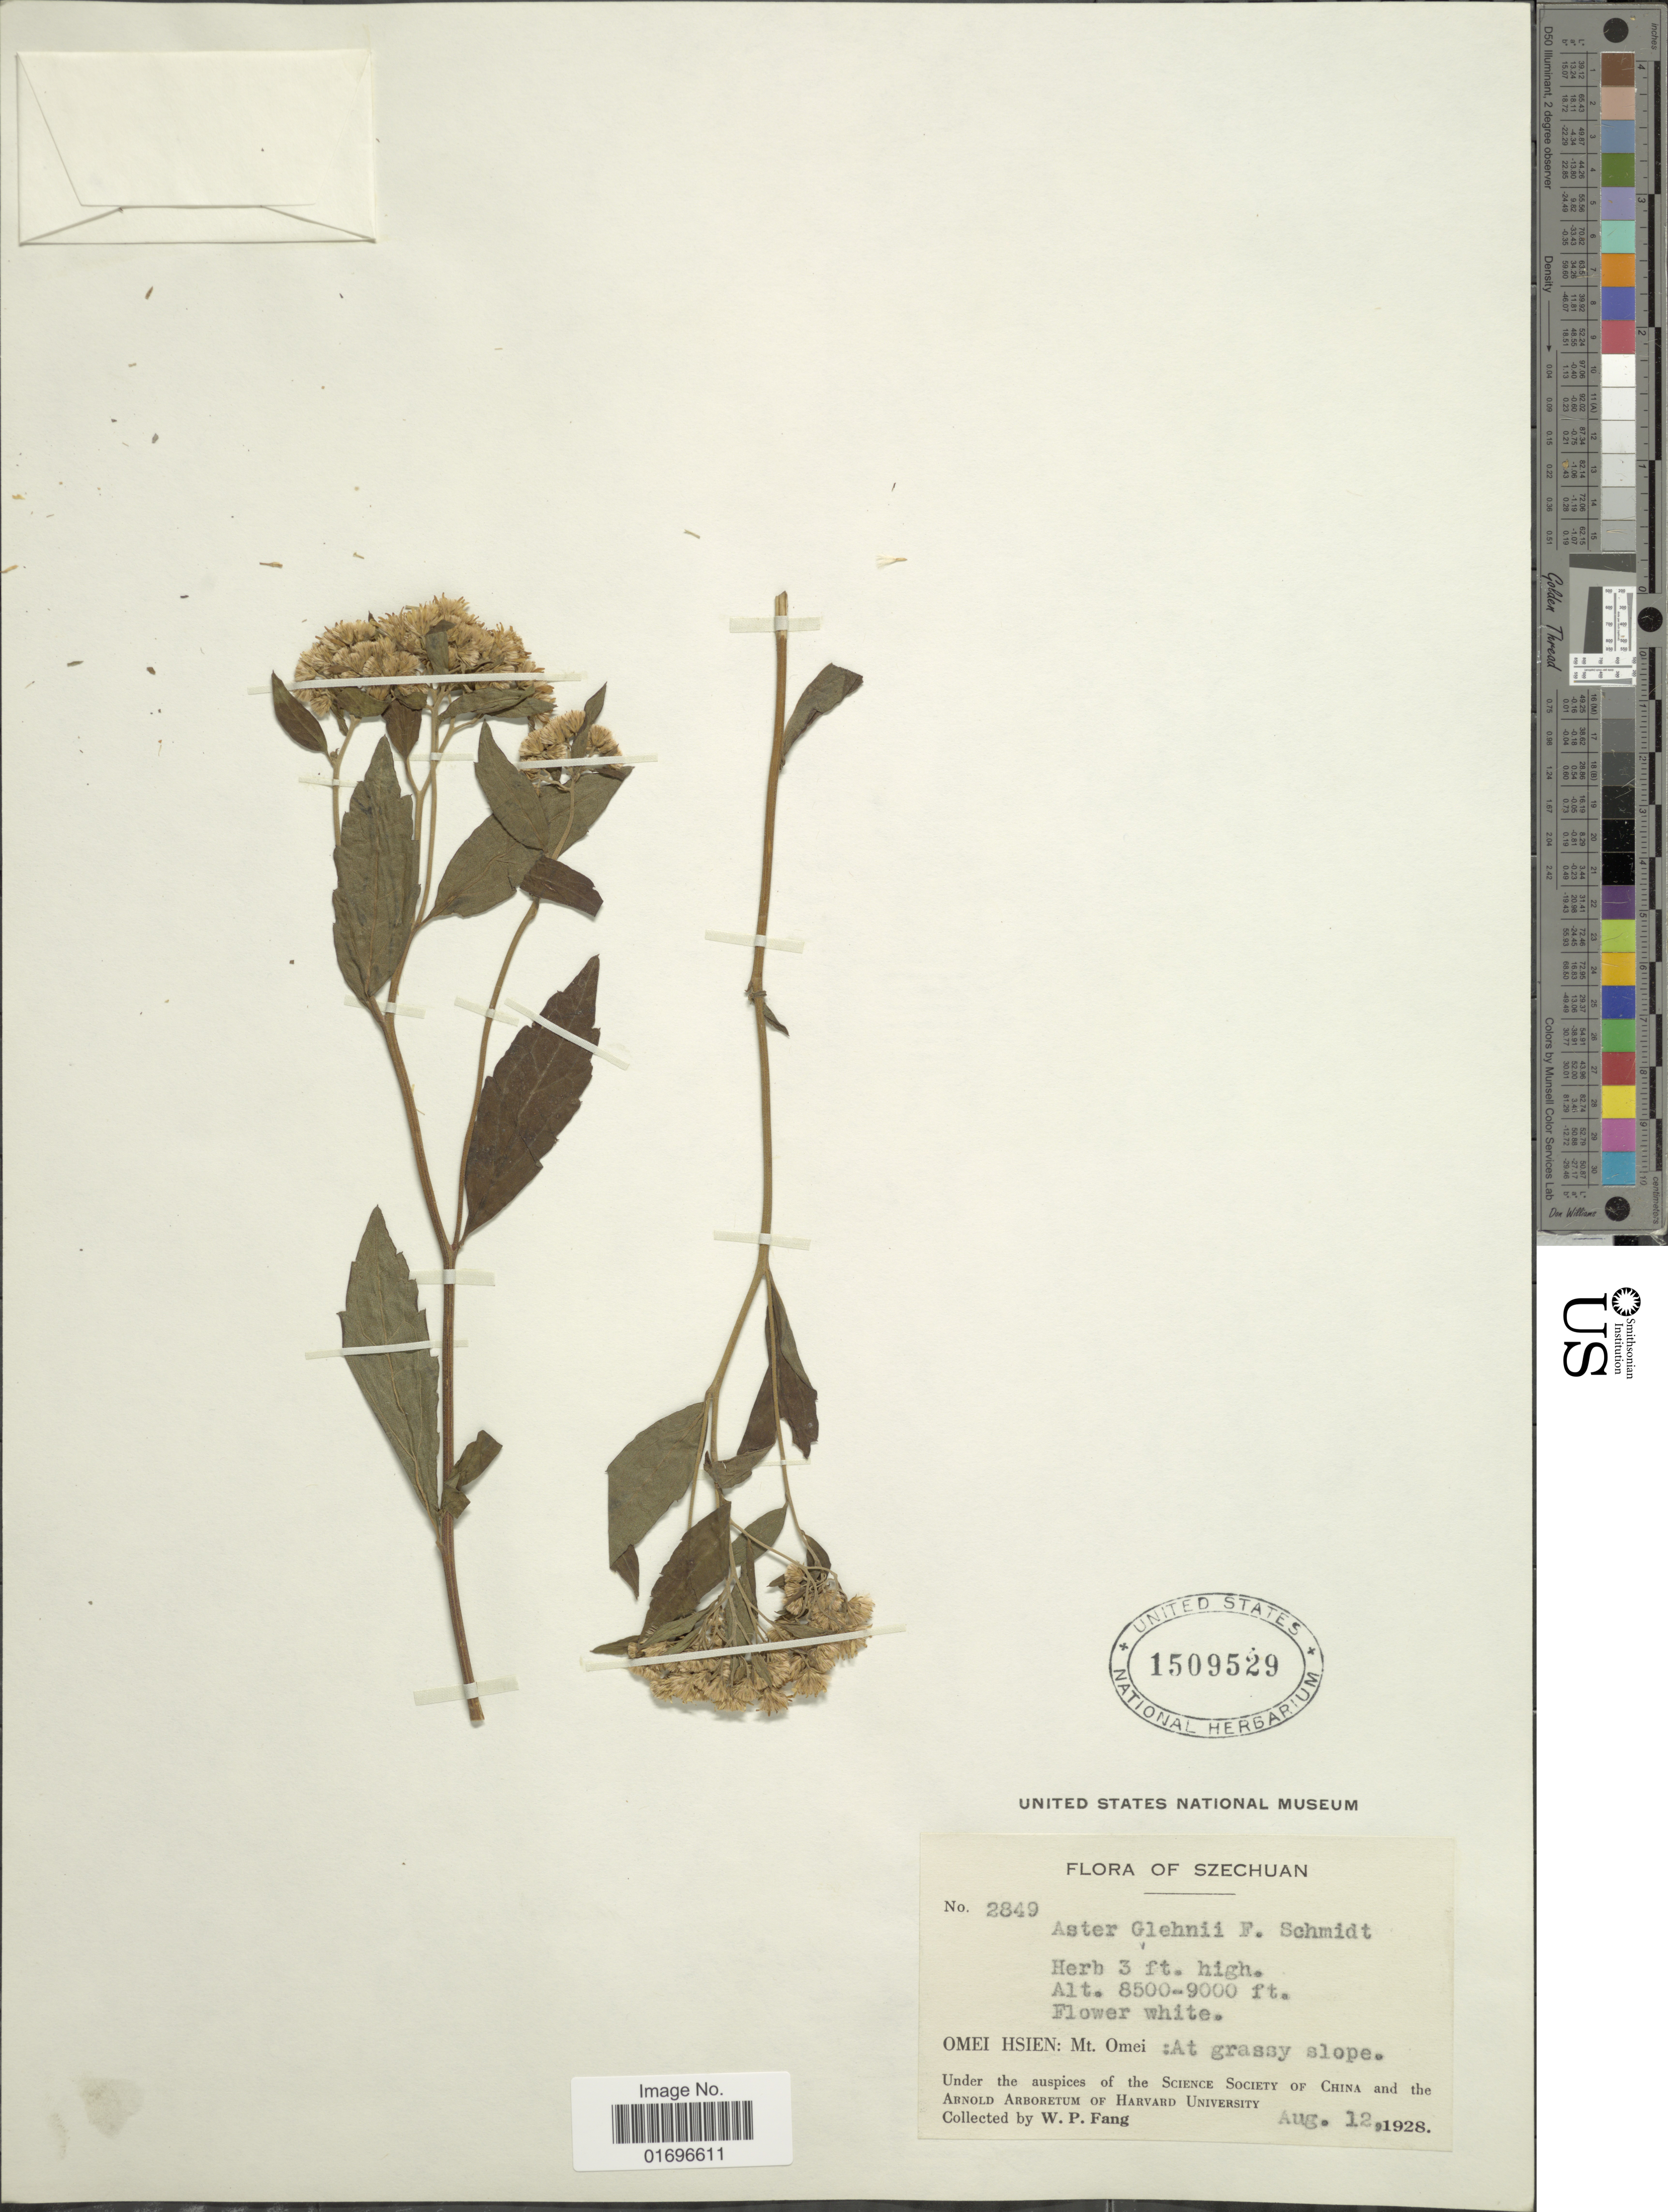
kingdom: Plantae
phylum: Tracheophyta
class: Magnoliopsida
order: Asterales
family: Asteraceae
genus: Aster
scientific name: Aster glehnii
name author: F. Schmidt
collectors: W. P. Fang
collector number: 2849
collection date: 1928-08-12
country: China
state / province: Sichuan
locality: Szechuan. Omei Hsien: Mt. Omei: At grassy slope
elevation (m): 2591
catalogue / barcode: US 1509529